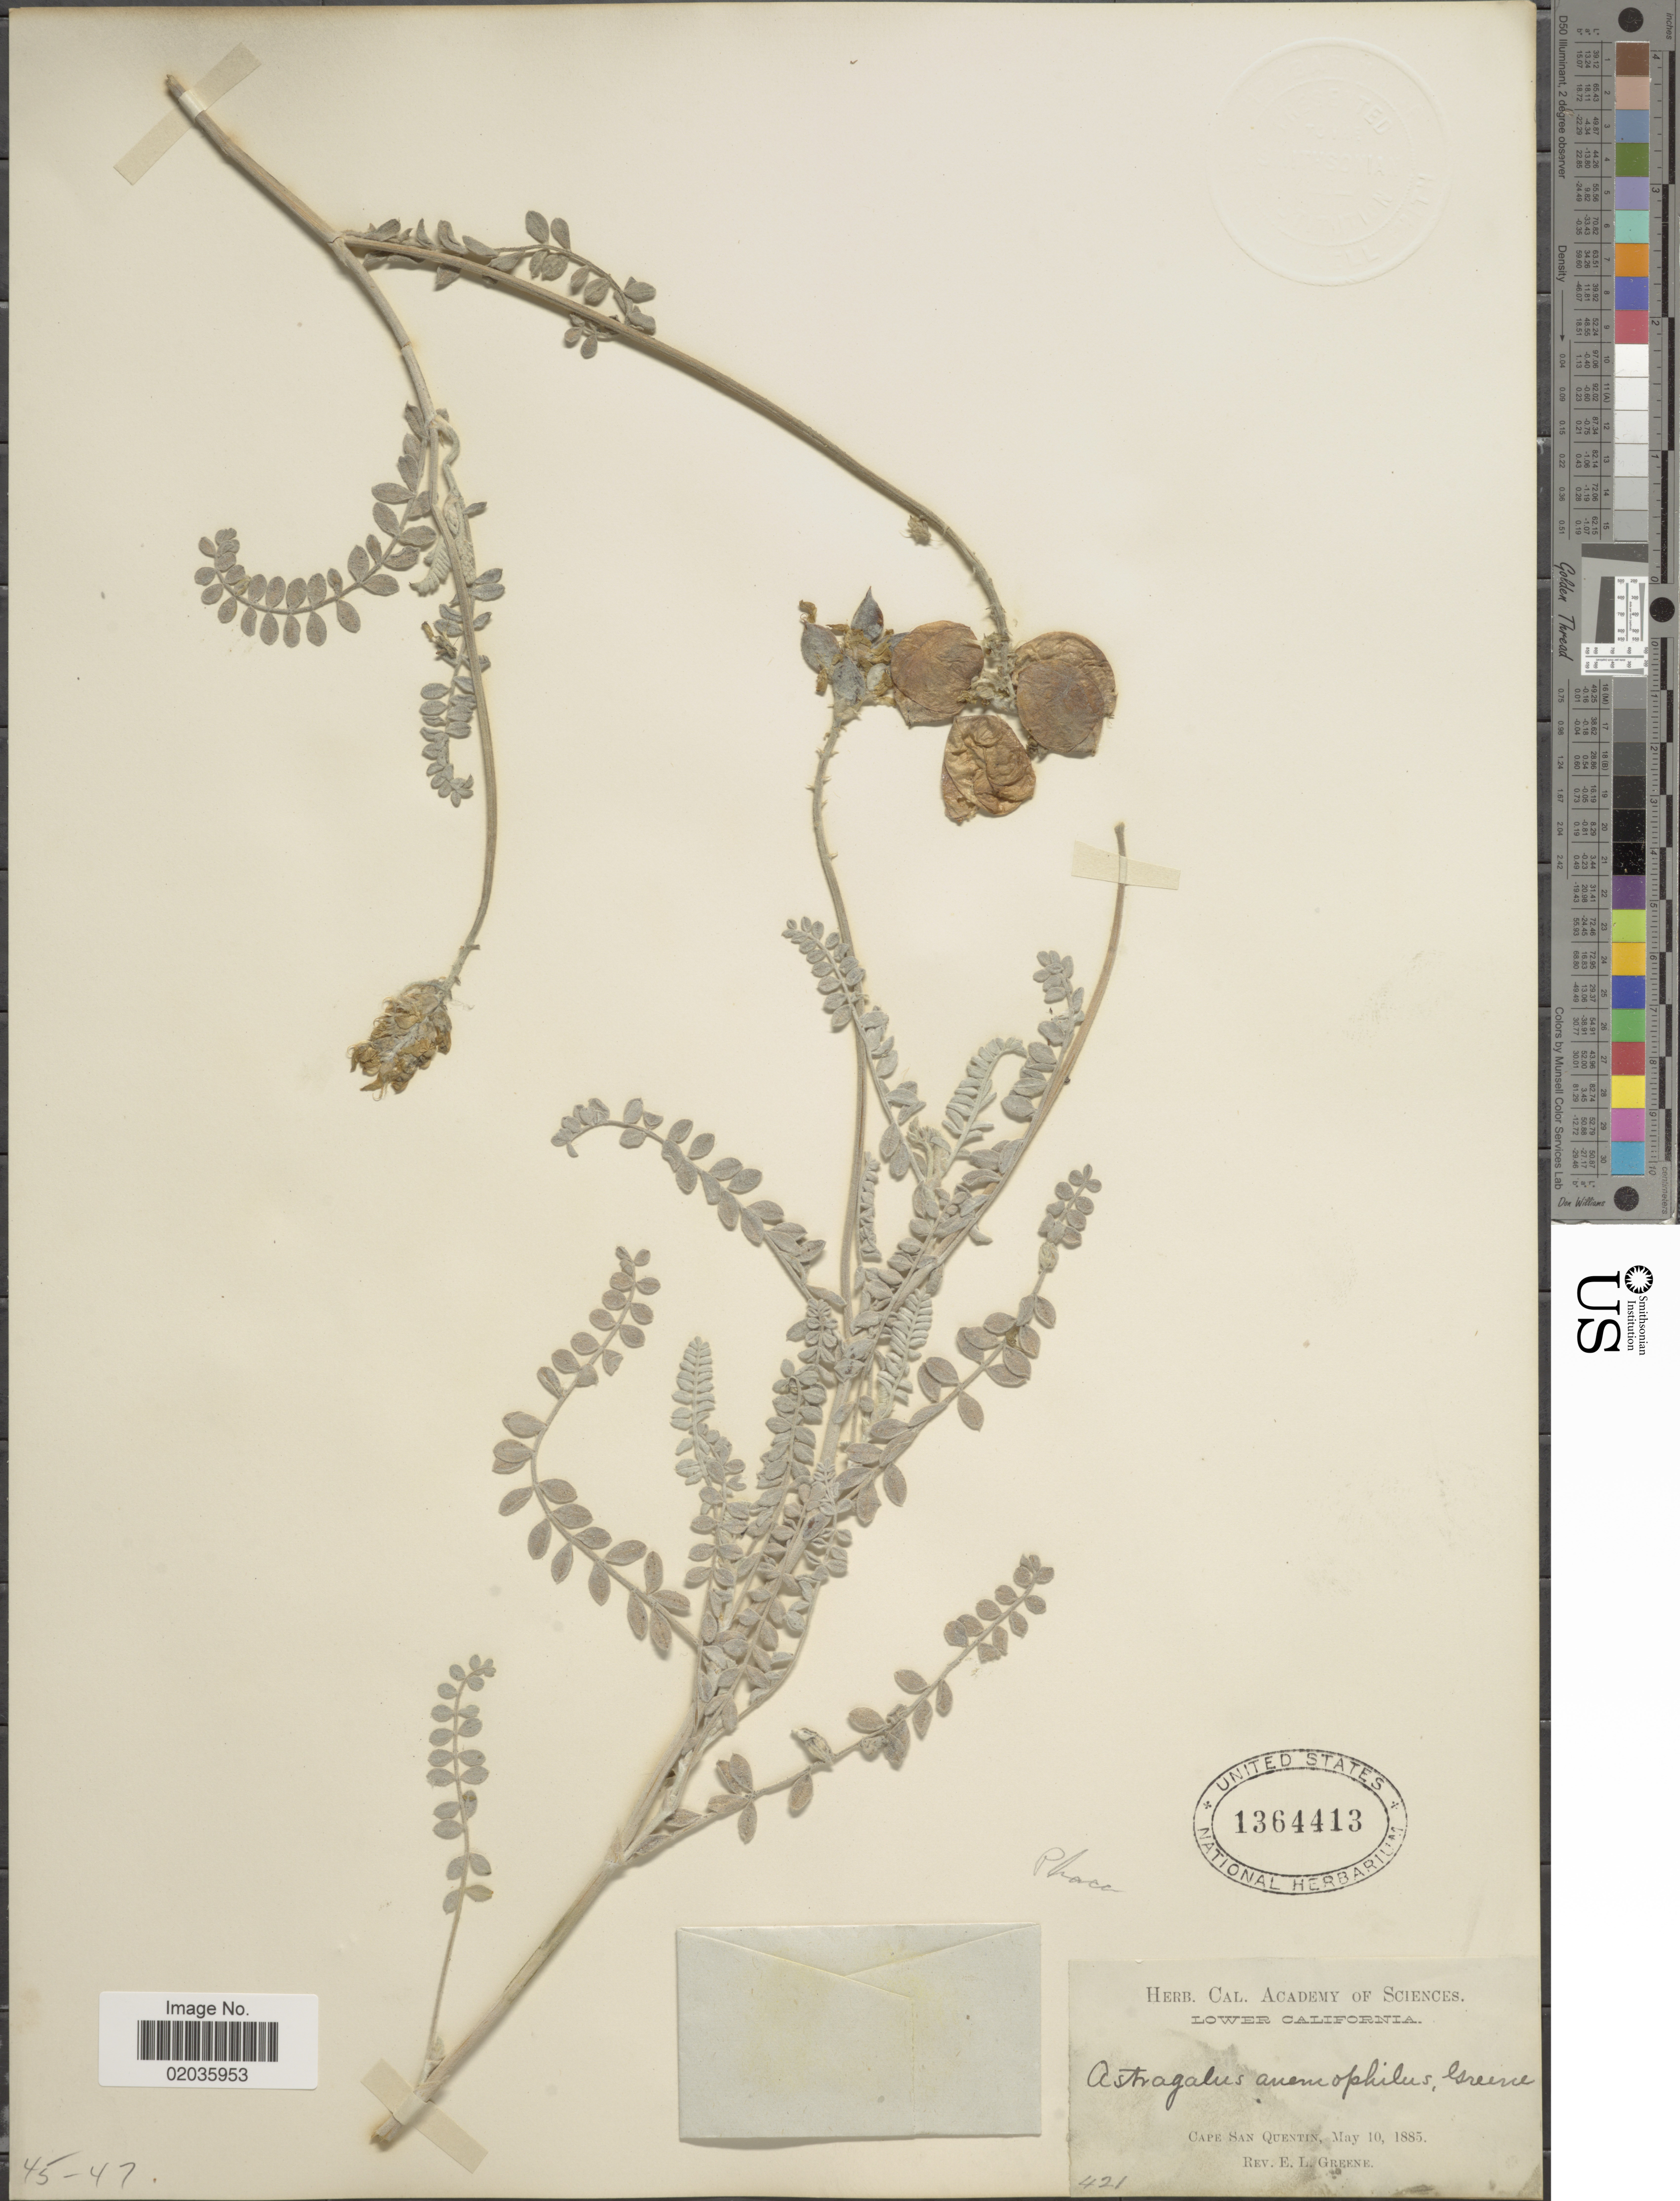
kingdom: Plantae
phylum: Tracheophyta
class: Magnoliopsida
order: Fabales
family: Fabaceae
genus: Astragalus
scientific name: Astragalus anemophilus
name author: Greene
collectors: E. L. Greene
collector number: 421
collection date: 1885-05-10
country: United States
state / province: California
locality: Cape San Quentin,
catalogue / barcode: US 1364413